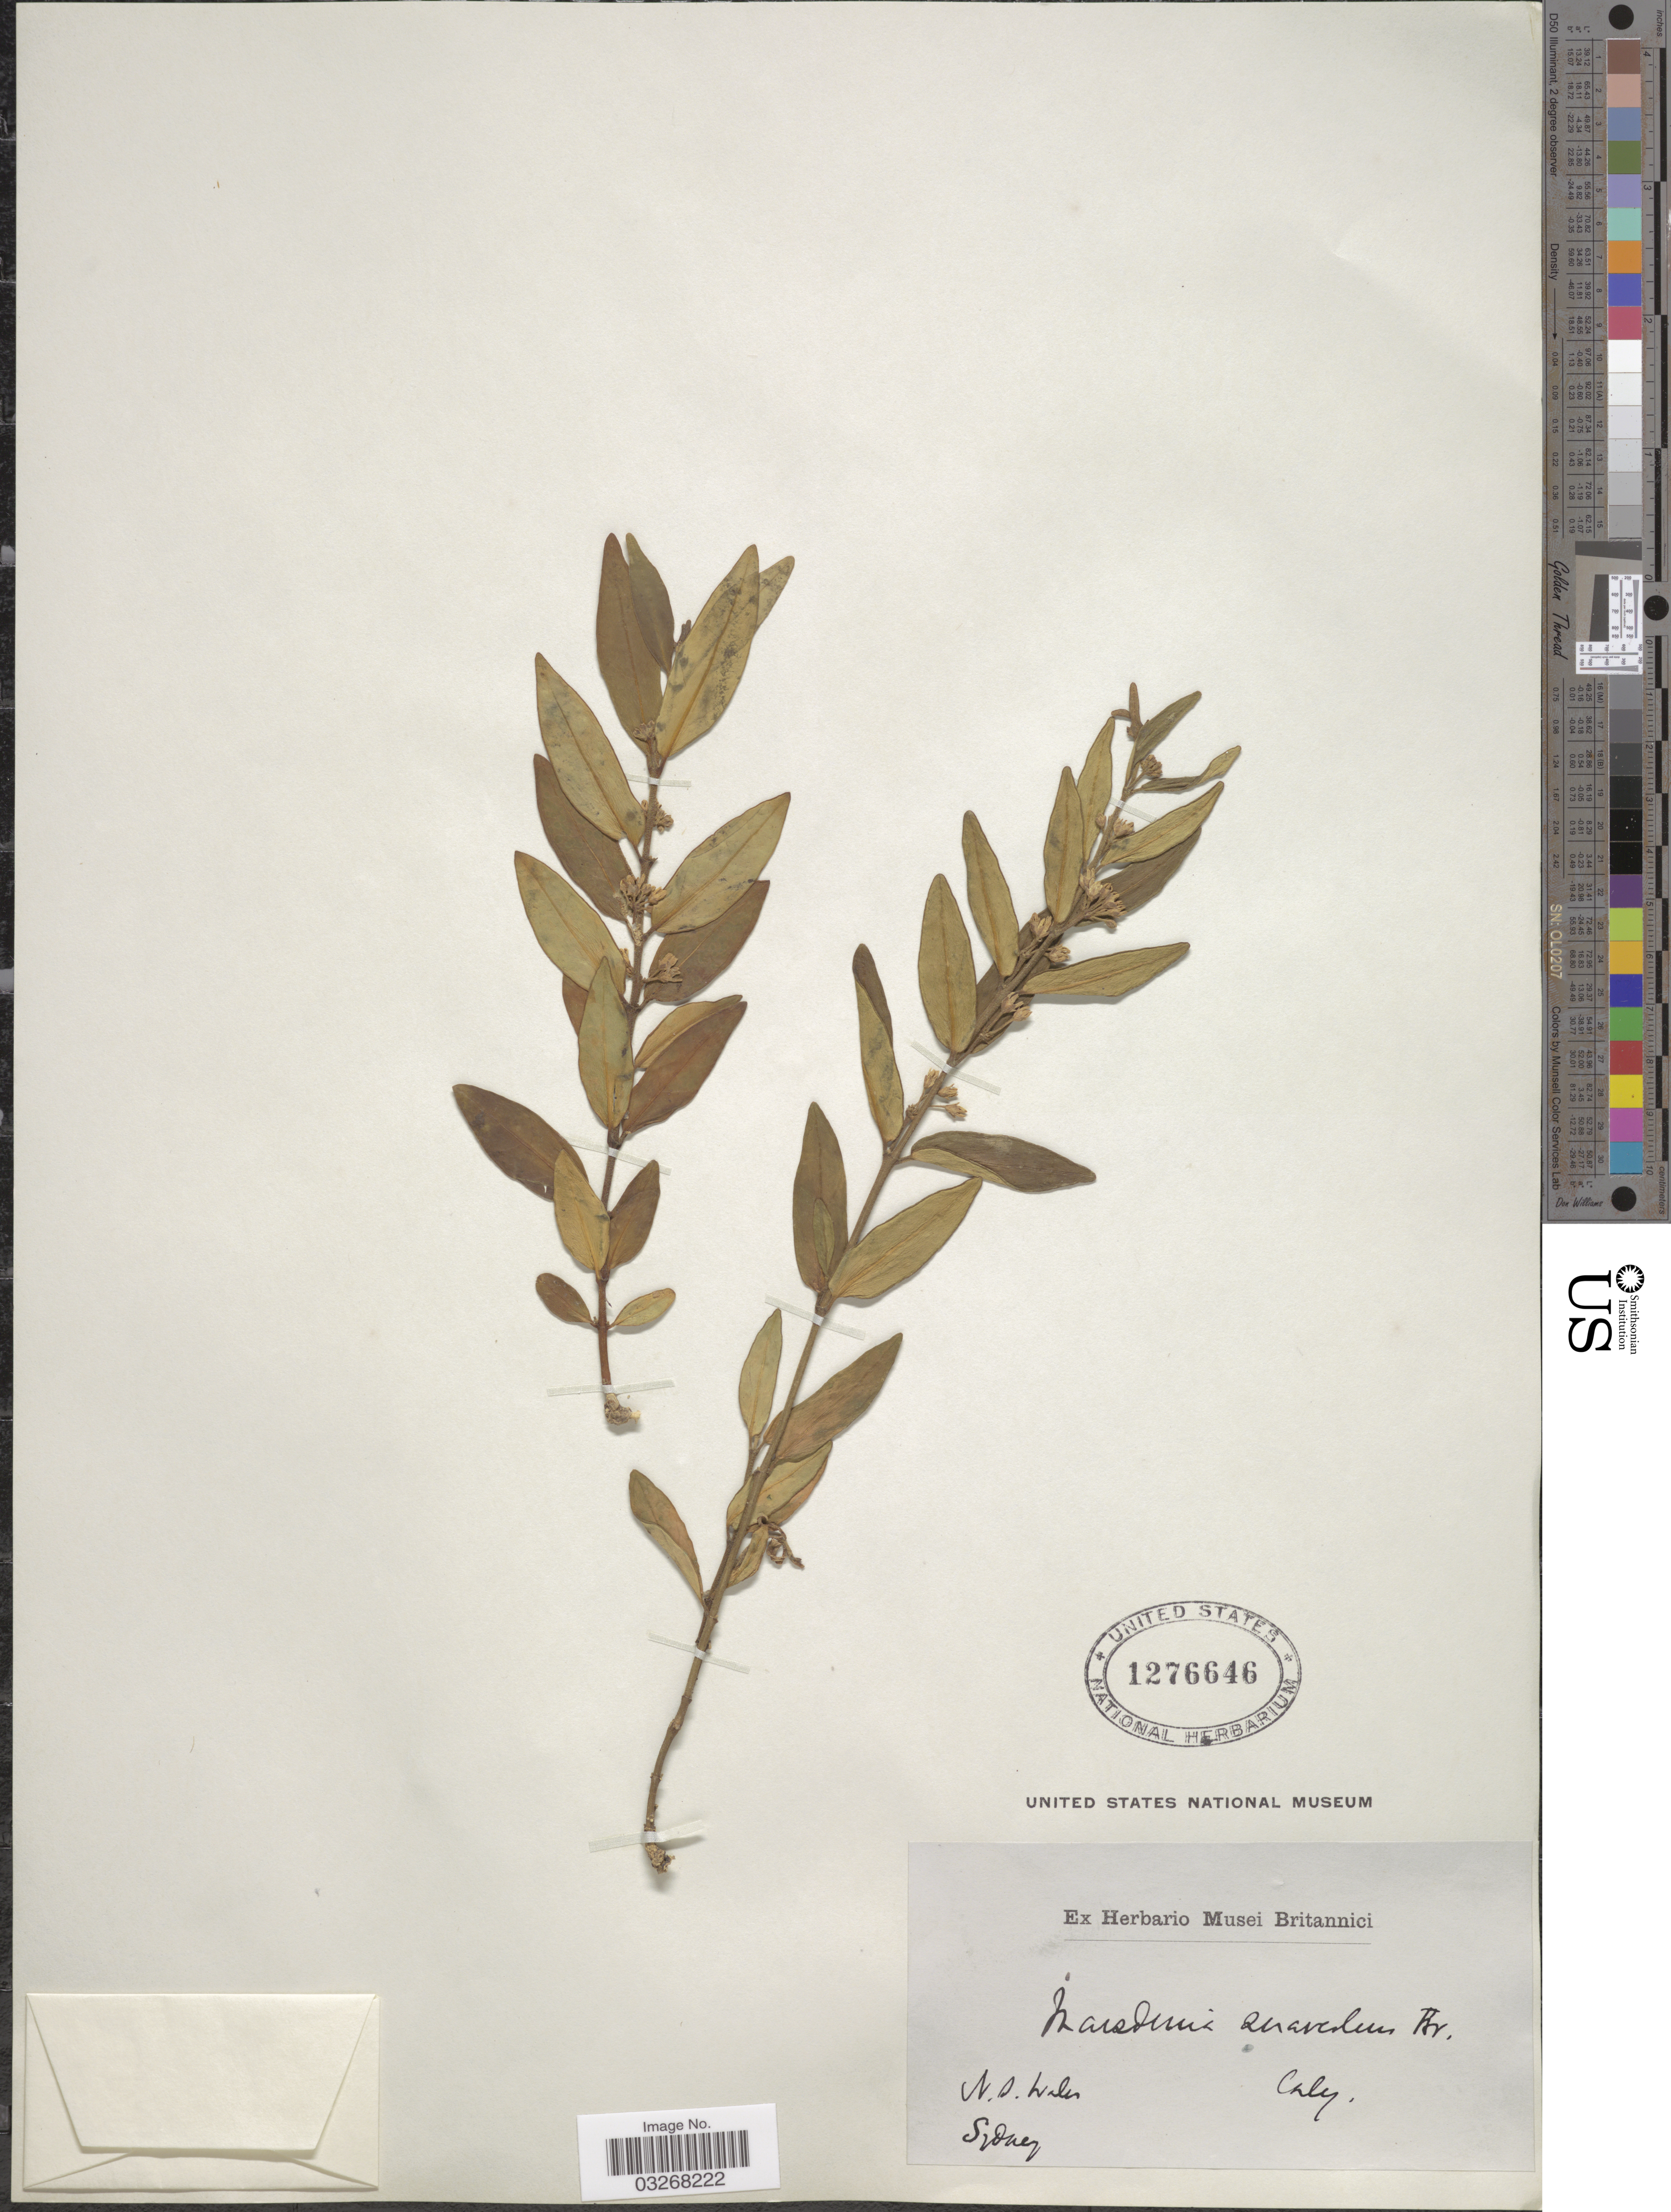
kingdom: Plantae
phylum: Tracheophyta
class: Magnoliopsida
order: Gentianales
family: Apocynaceae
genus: Marsdenia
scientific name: Marsdenia suaveolens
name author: R. Br.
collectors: -. Caley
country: Australia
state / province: New South Wales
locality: N. S. Wales. Sydney.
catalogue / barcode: US 1276646